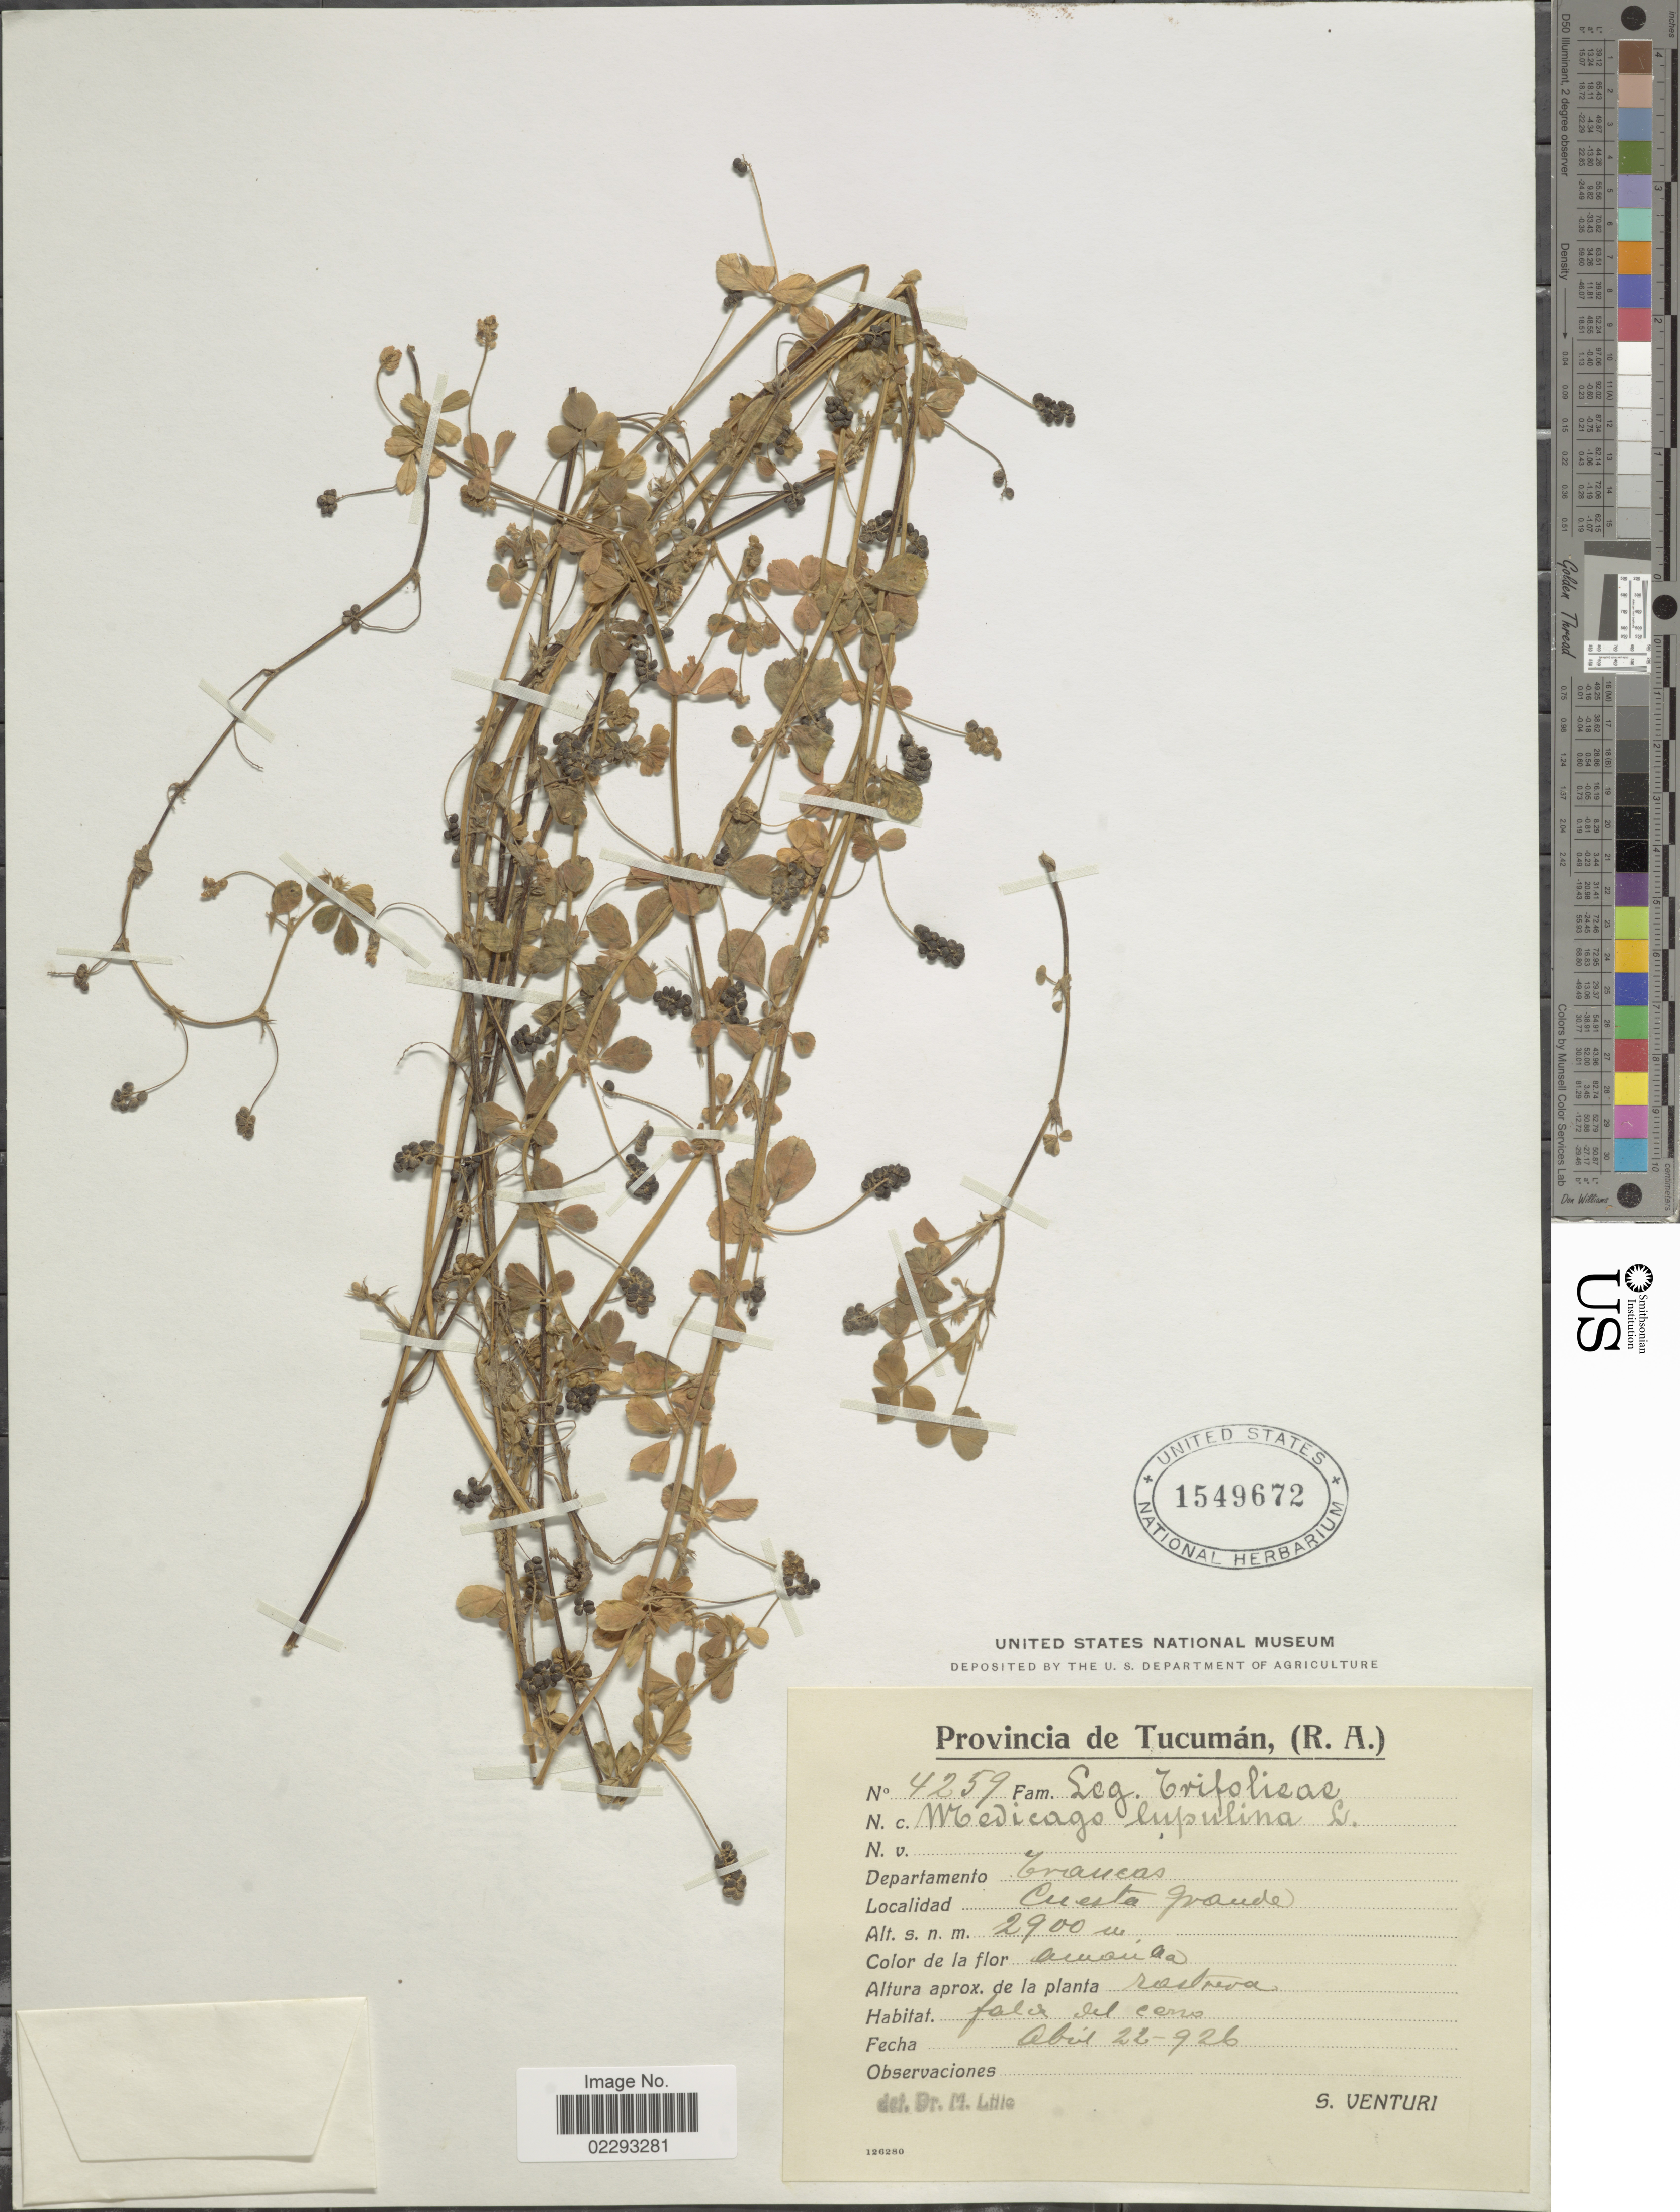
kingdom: Plantae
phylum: Tracheophyta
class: Magnoliopsida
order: Fabales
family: Fabaceae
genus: Medicago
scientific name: Medicago lupulina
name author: L.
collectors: S. Venturi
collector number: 4259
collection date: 1926-04-22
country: Argentina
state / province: Tucuman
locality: Provincia de Tucumán, (R.A.), Departamento Trancas, Cuesta Grande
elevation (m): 2900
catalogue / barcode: US 1549672